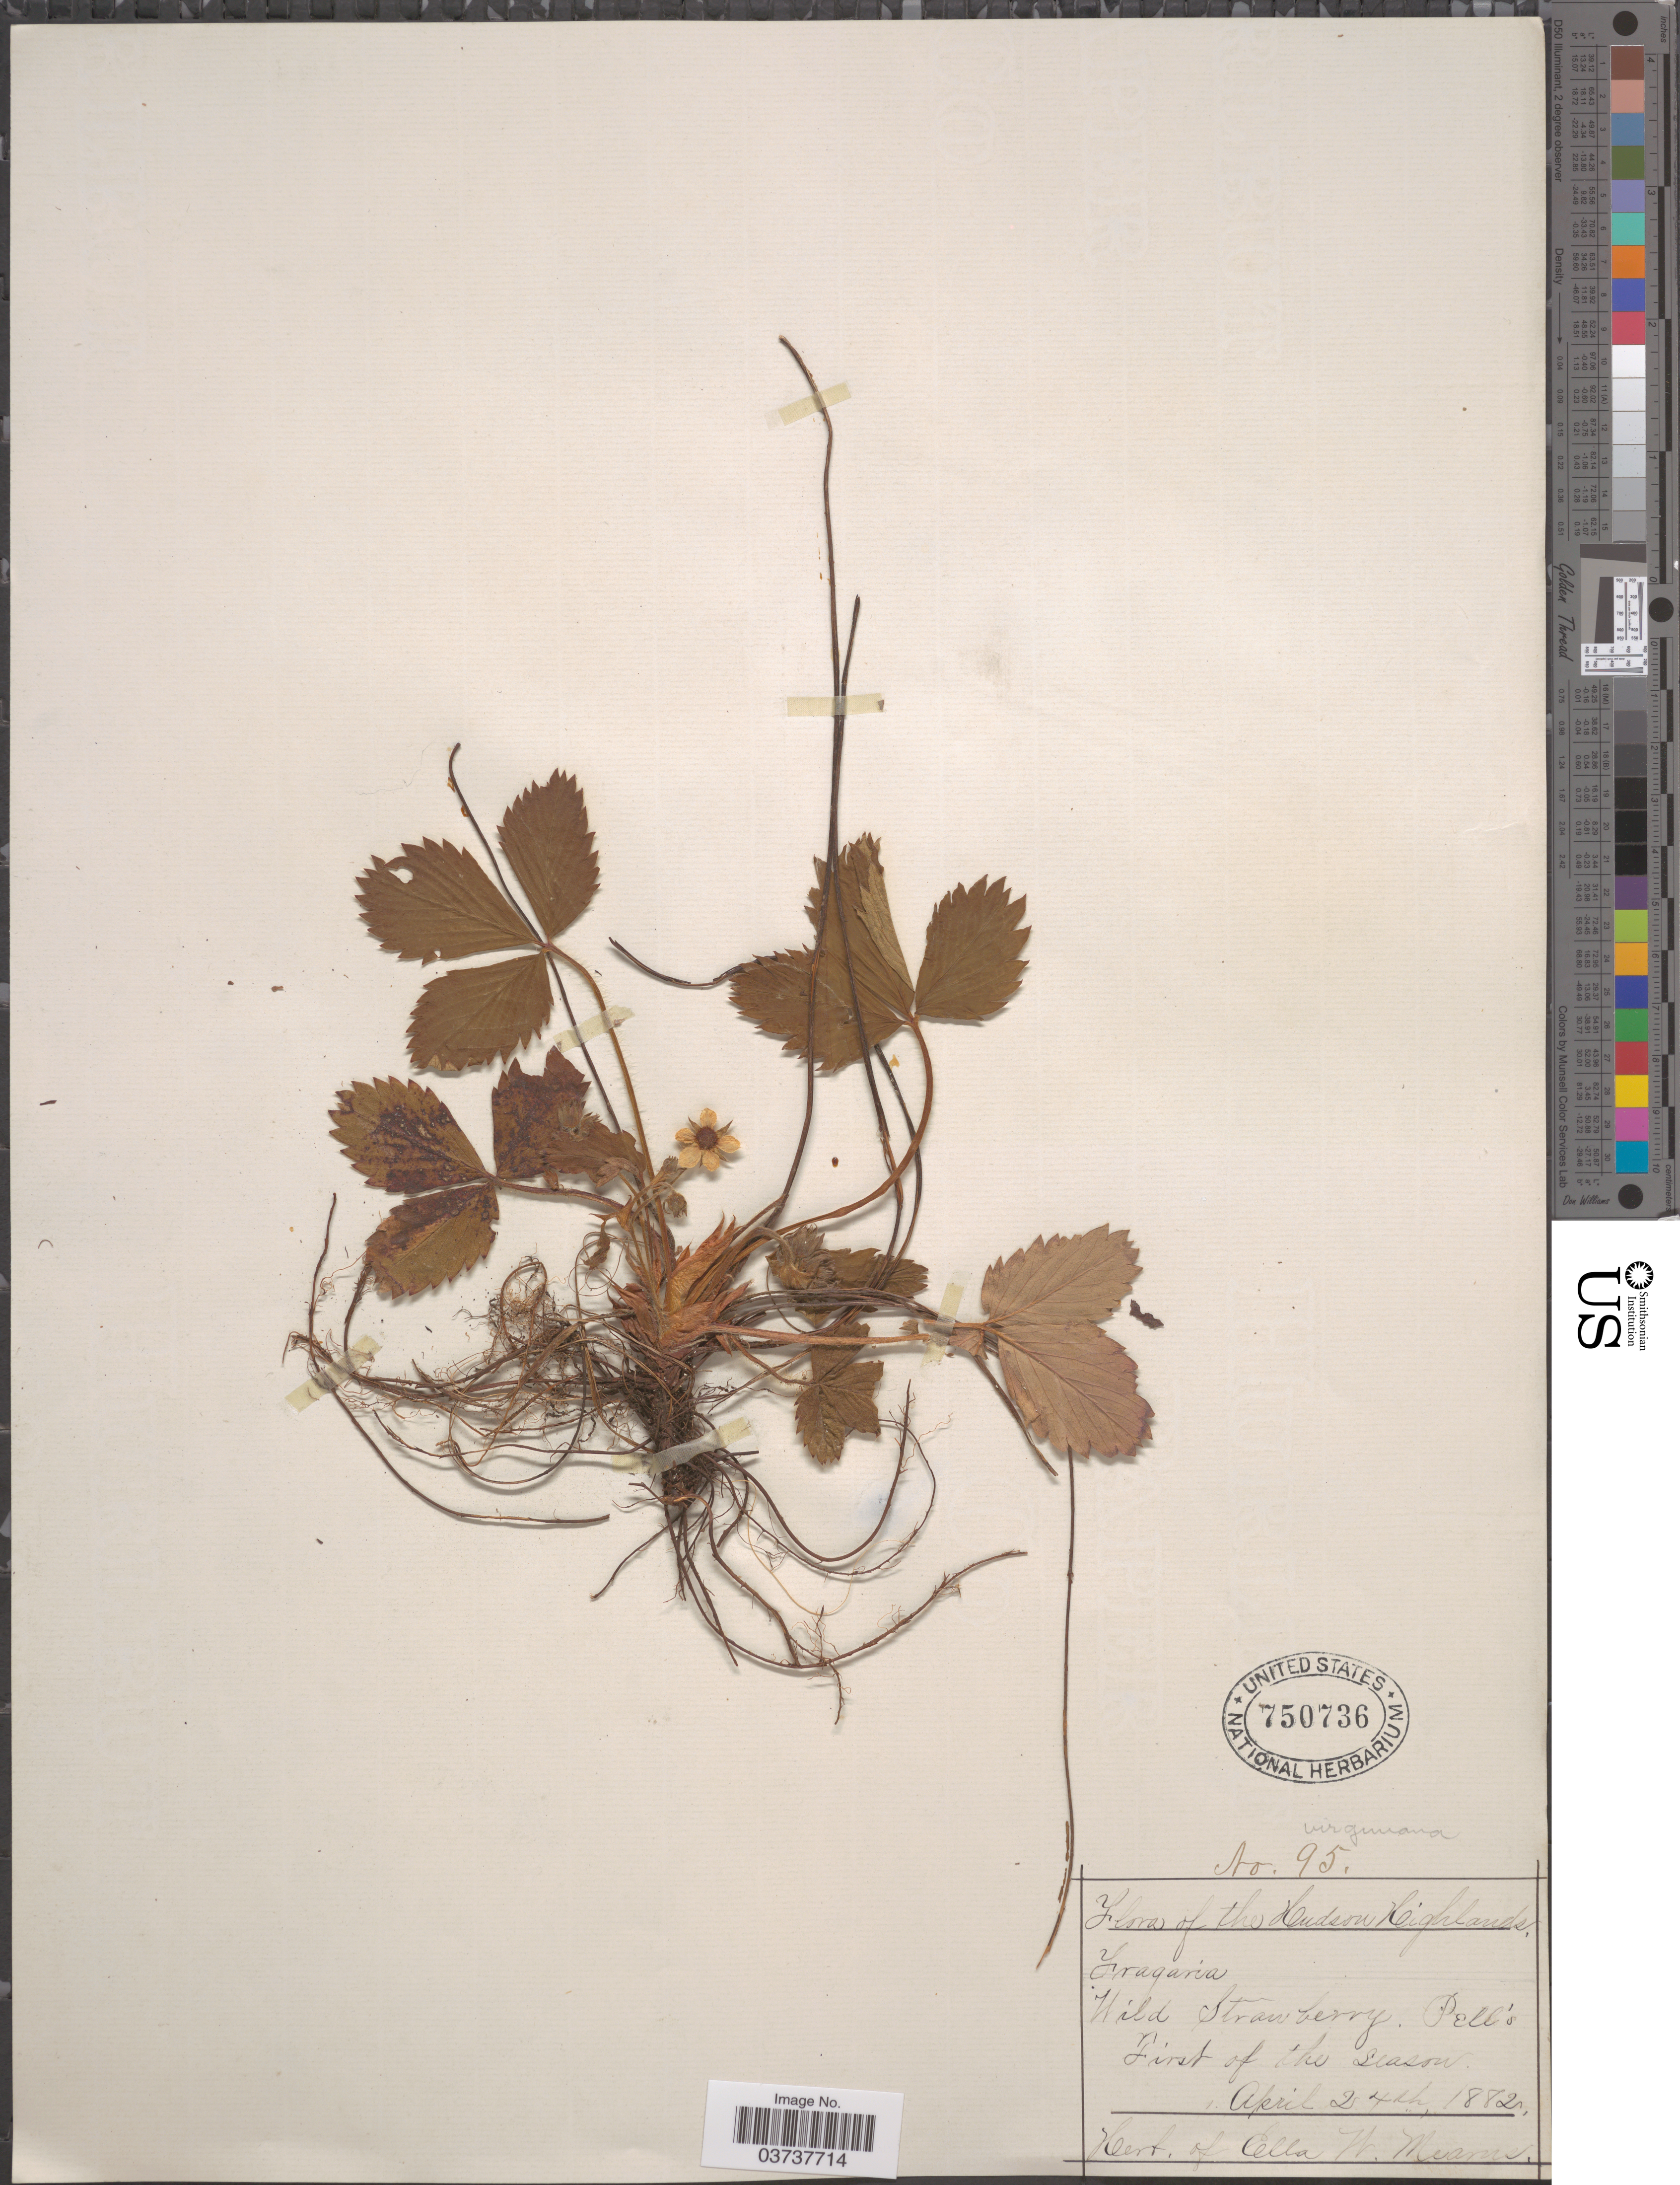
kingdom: Plantae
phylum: Tracheophyta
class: Magnoliopsida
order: Rosales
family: Rosaceae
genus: Fragaria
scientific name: Fragaria virginiana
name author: Mill.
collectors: ex herb. Cella N. Mearns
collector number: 95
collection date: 1882-04-24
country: United States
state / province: New York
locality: The Hudson Highlands. Wild Strawberry. Pell's First of the Season.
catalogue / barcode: US 750736